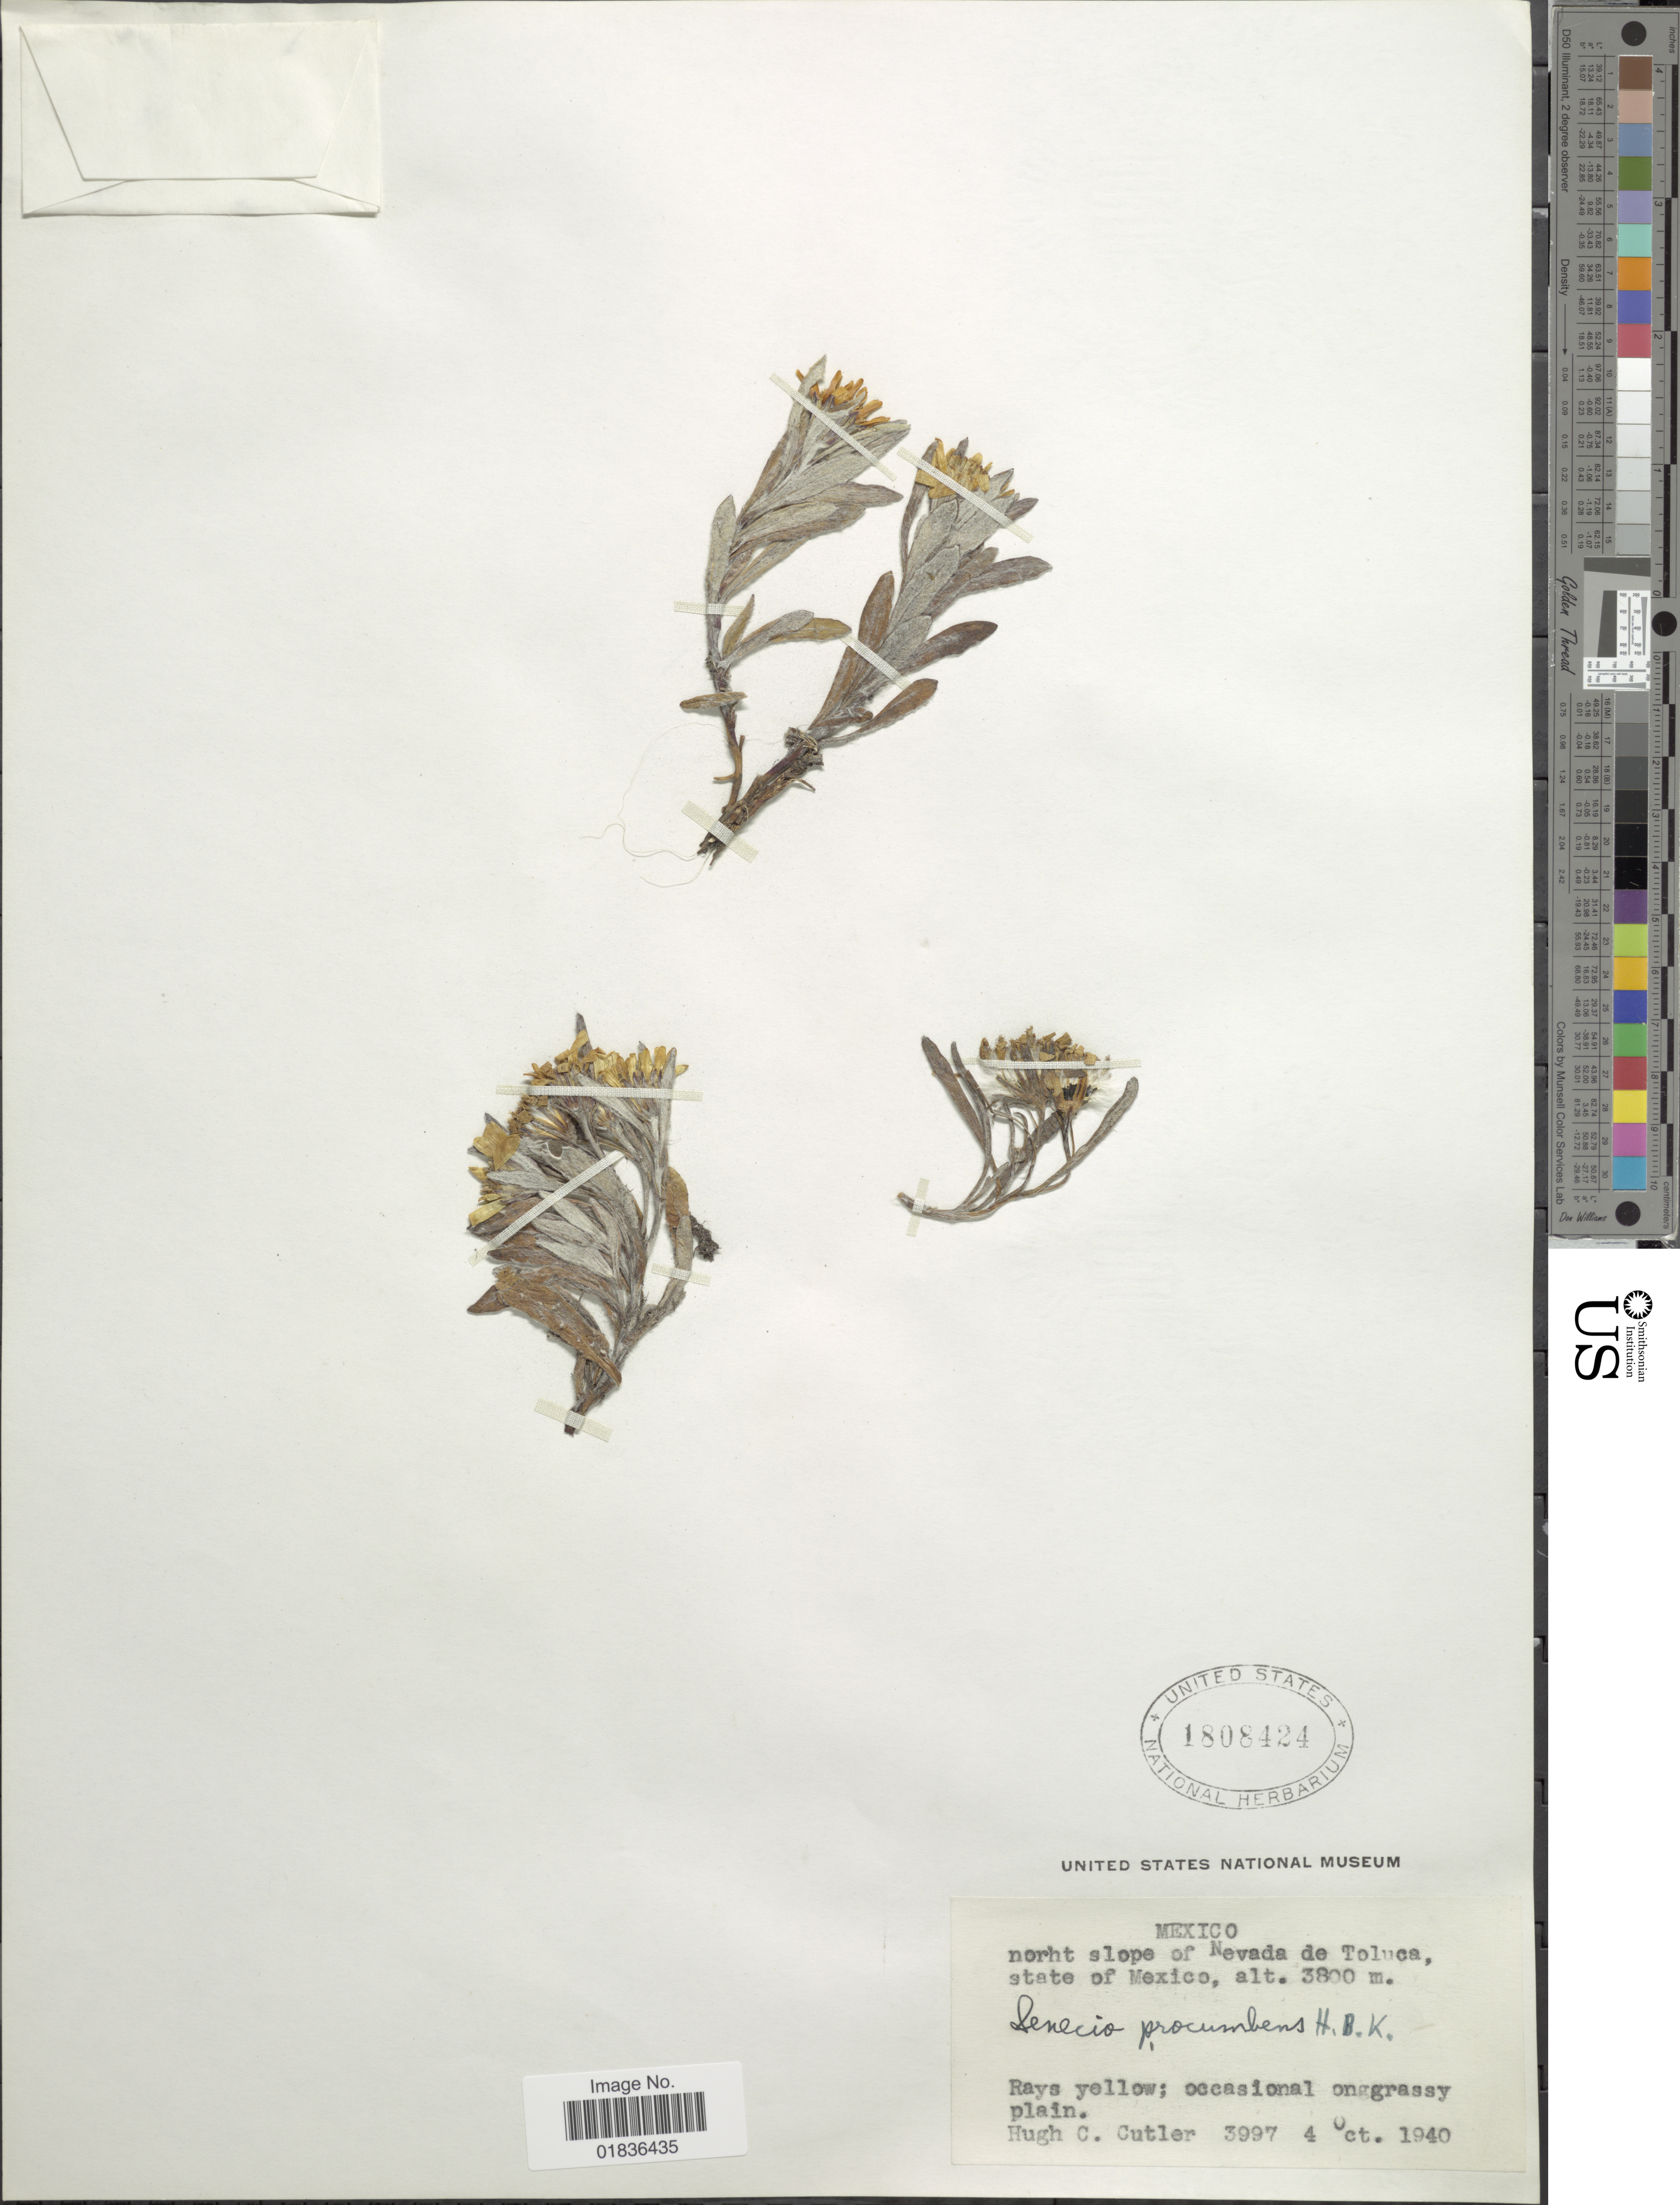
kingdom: Plantae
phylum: Tracheophyta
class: Magnoliopsida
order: Asterales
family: Asteraceae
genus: Senecio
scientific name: Senecio procumbens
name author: Kunth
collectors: H. C. Cutler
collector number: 3997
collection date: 1940-10-04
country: Mexico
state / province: México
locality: North slope of Nevada de Toluca.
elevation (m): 3800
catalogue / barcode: US 1808424